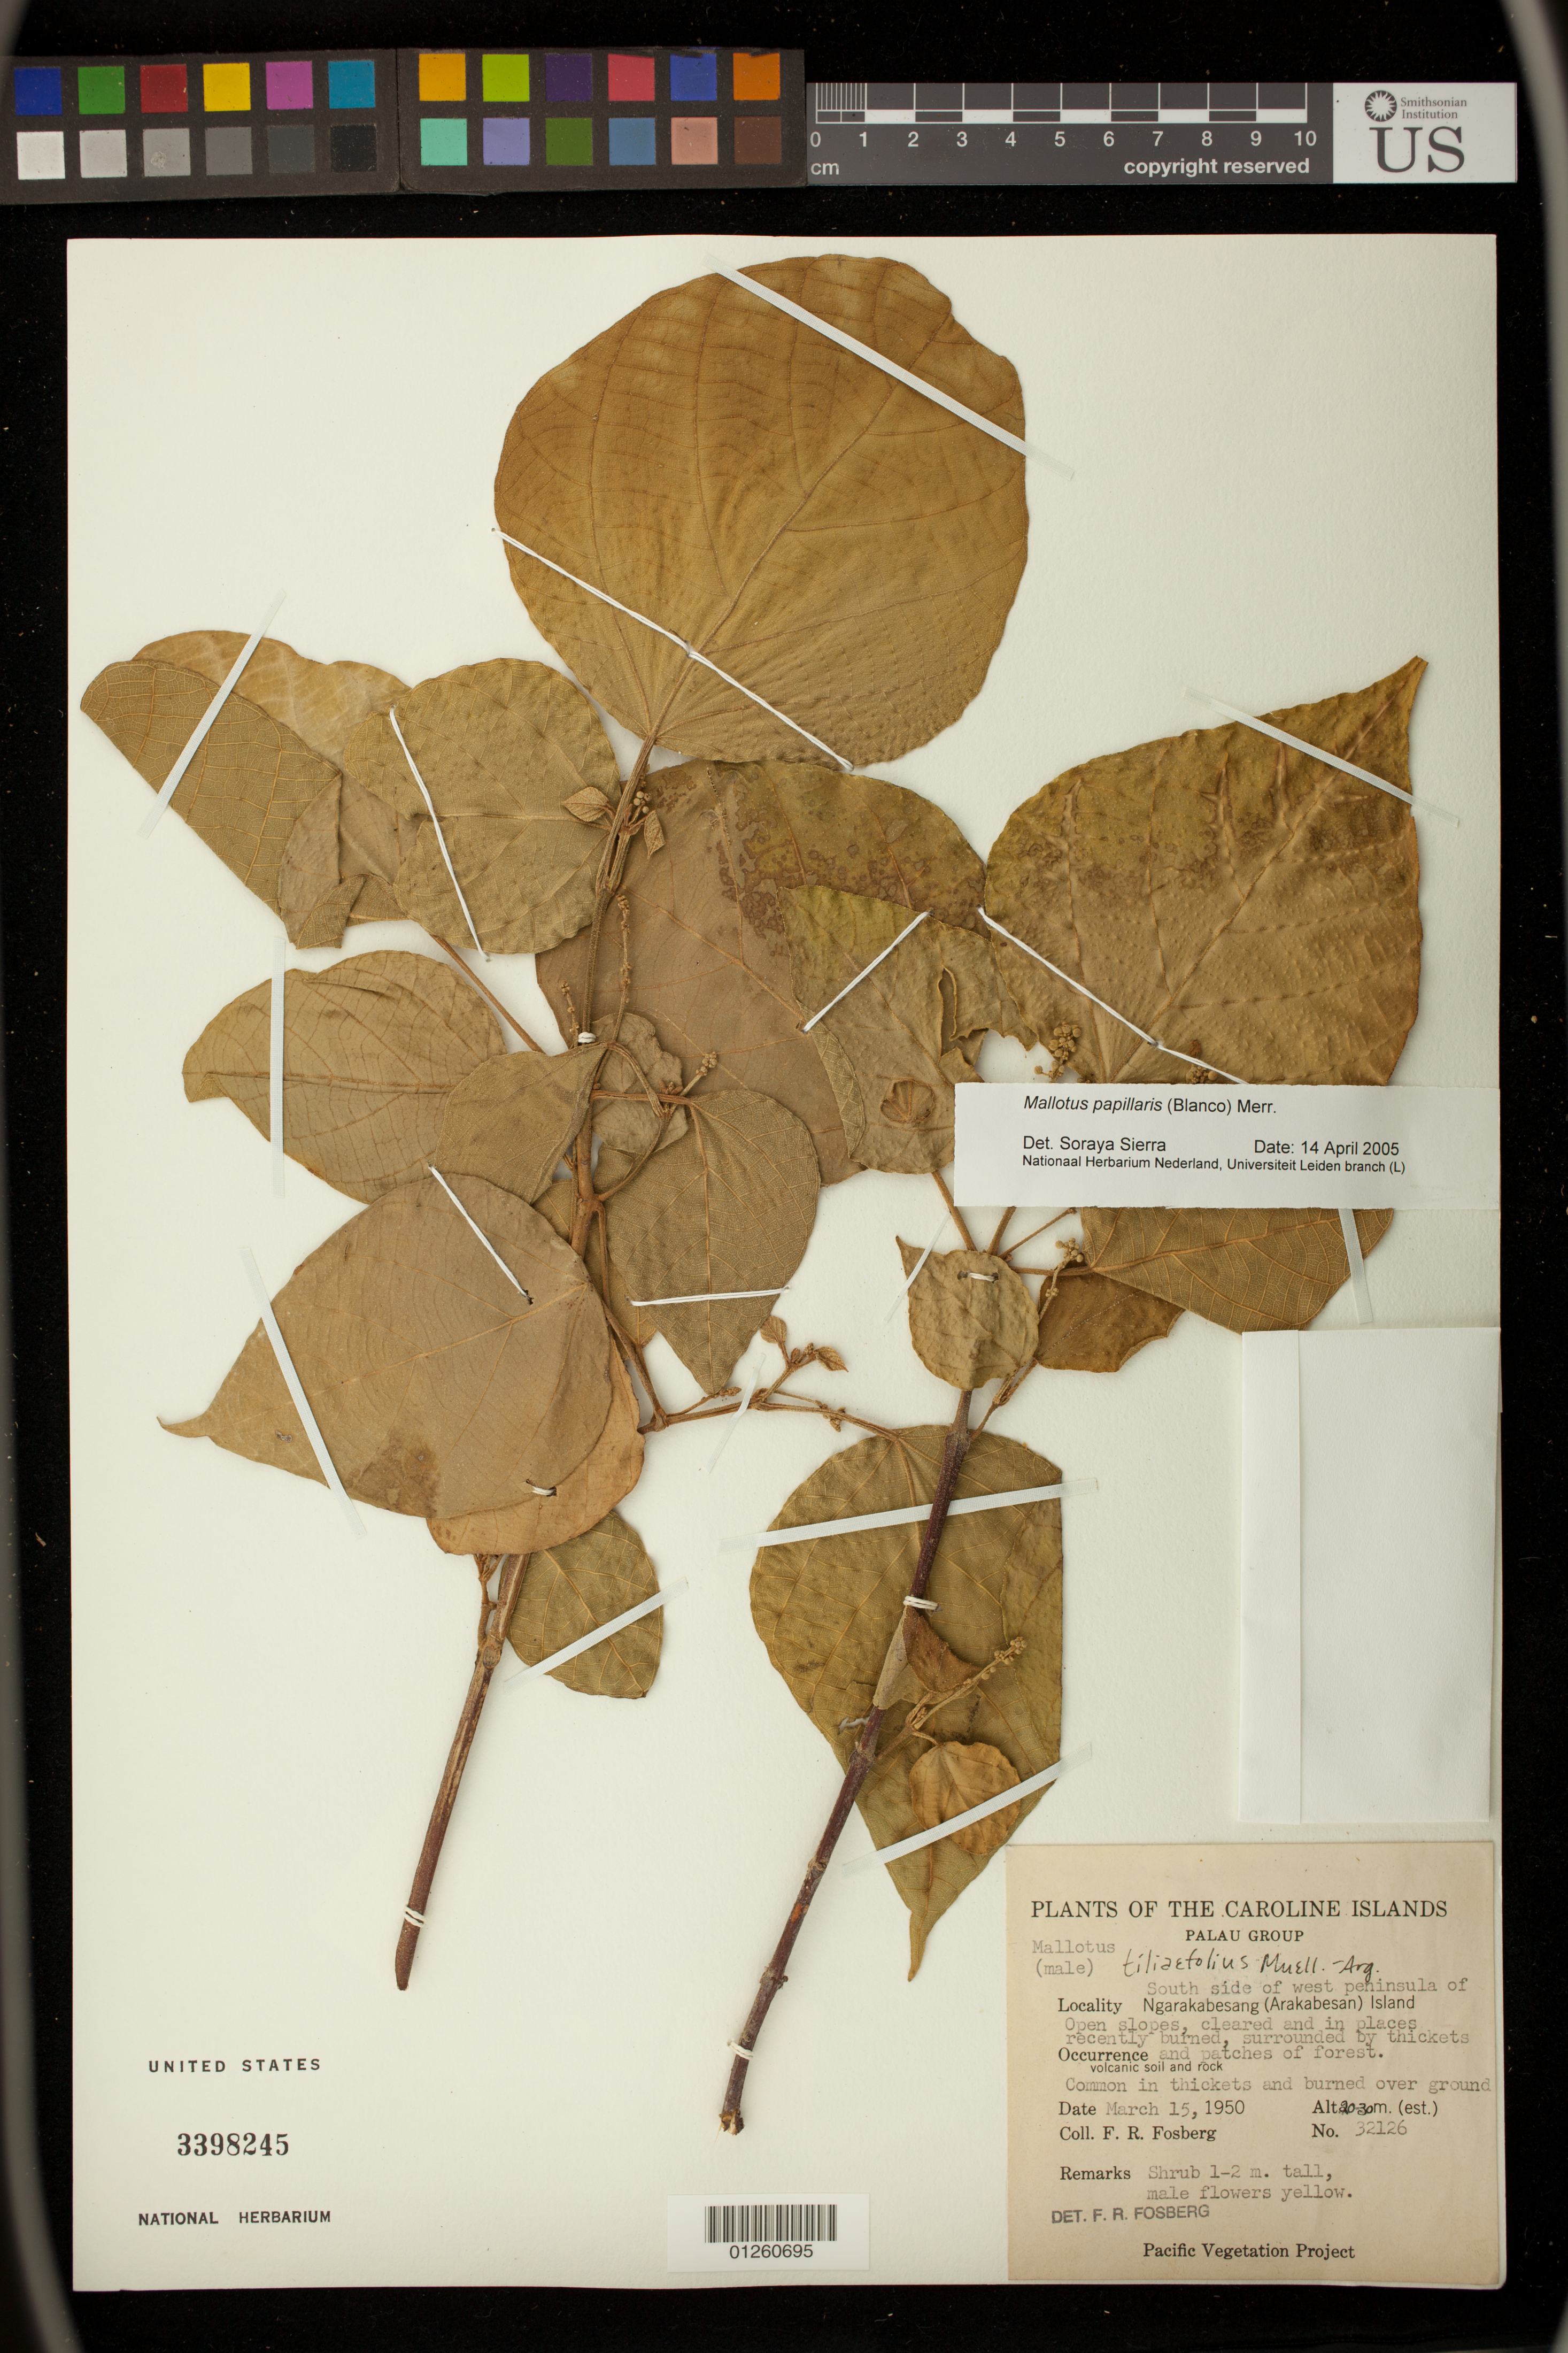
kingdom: Plantae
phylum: Tracheophyta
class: Magnoliopsida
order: Malpighiales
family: Euphorbiaceae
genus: Mallotus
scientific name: Mallotus papillaris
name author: (Blanco) Merr.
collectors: F. R. Fosberg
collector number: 32126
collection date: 1950-03-15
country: Palau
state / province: Koror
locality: Caroline Islands, Palau Group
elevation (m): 20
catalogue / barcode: US 3398245